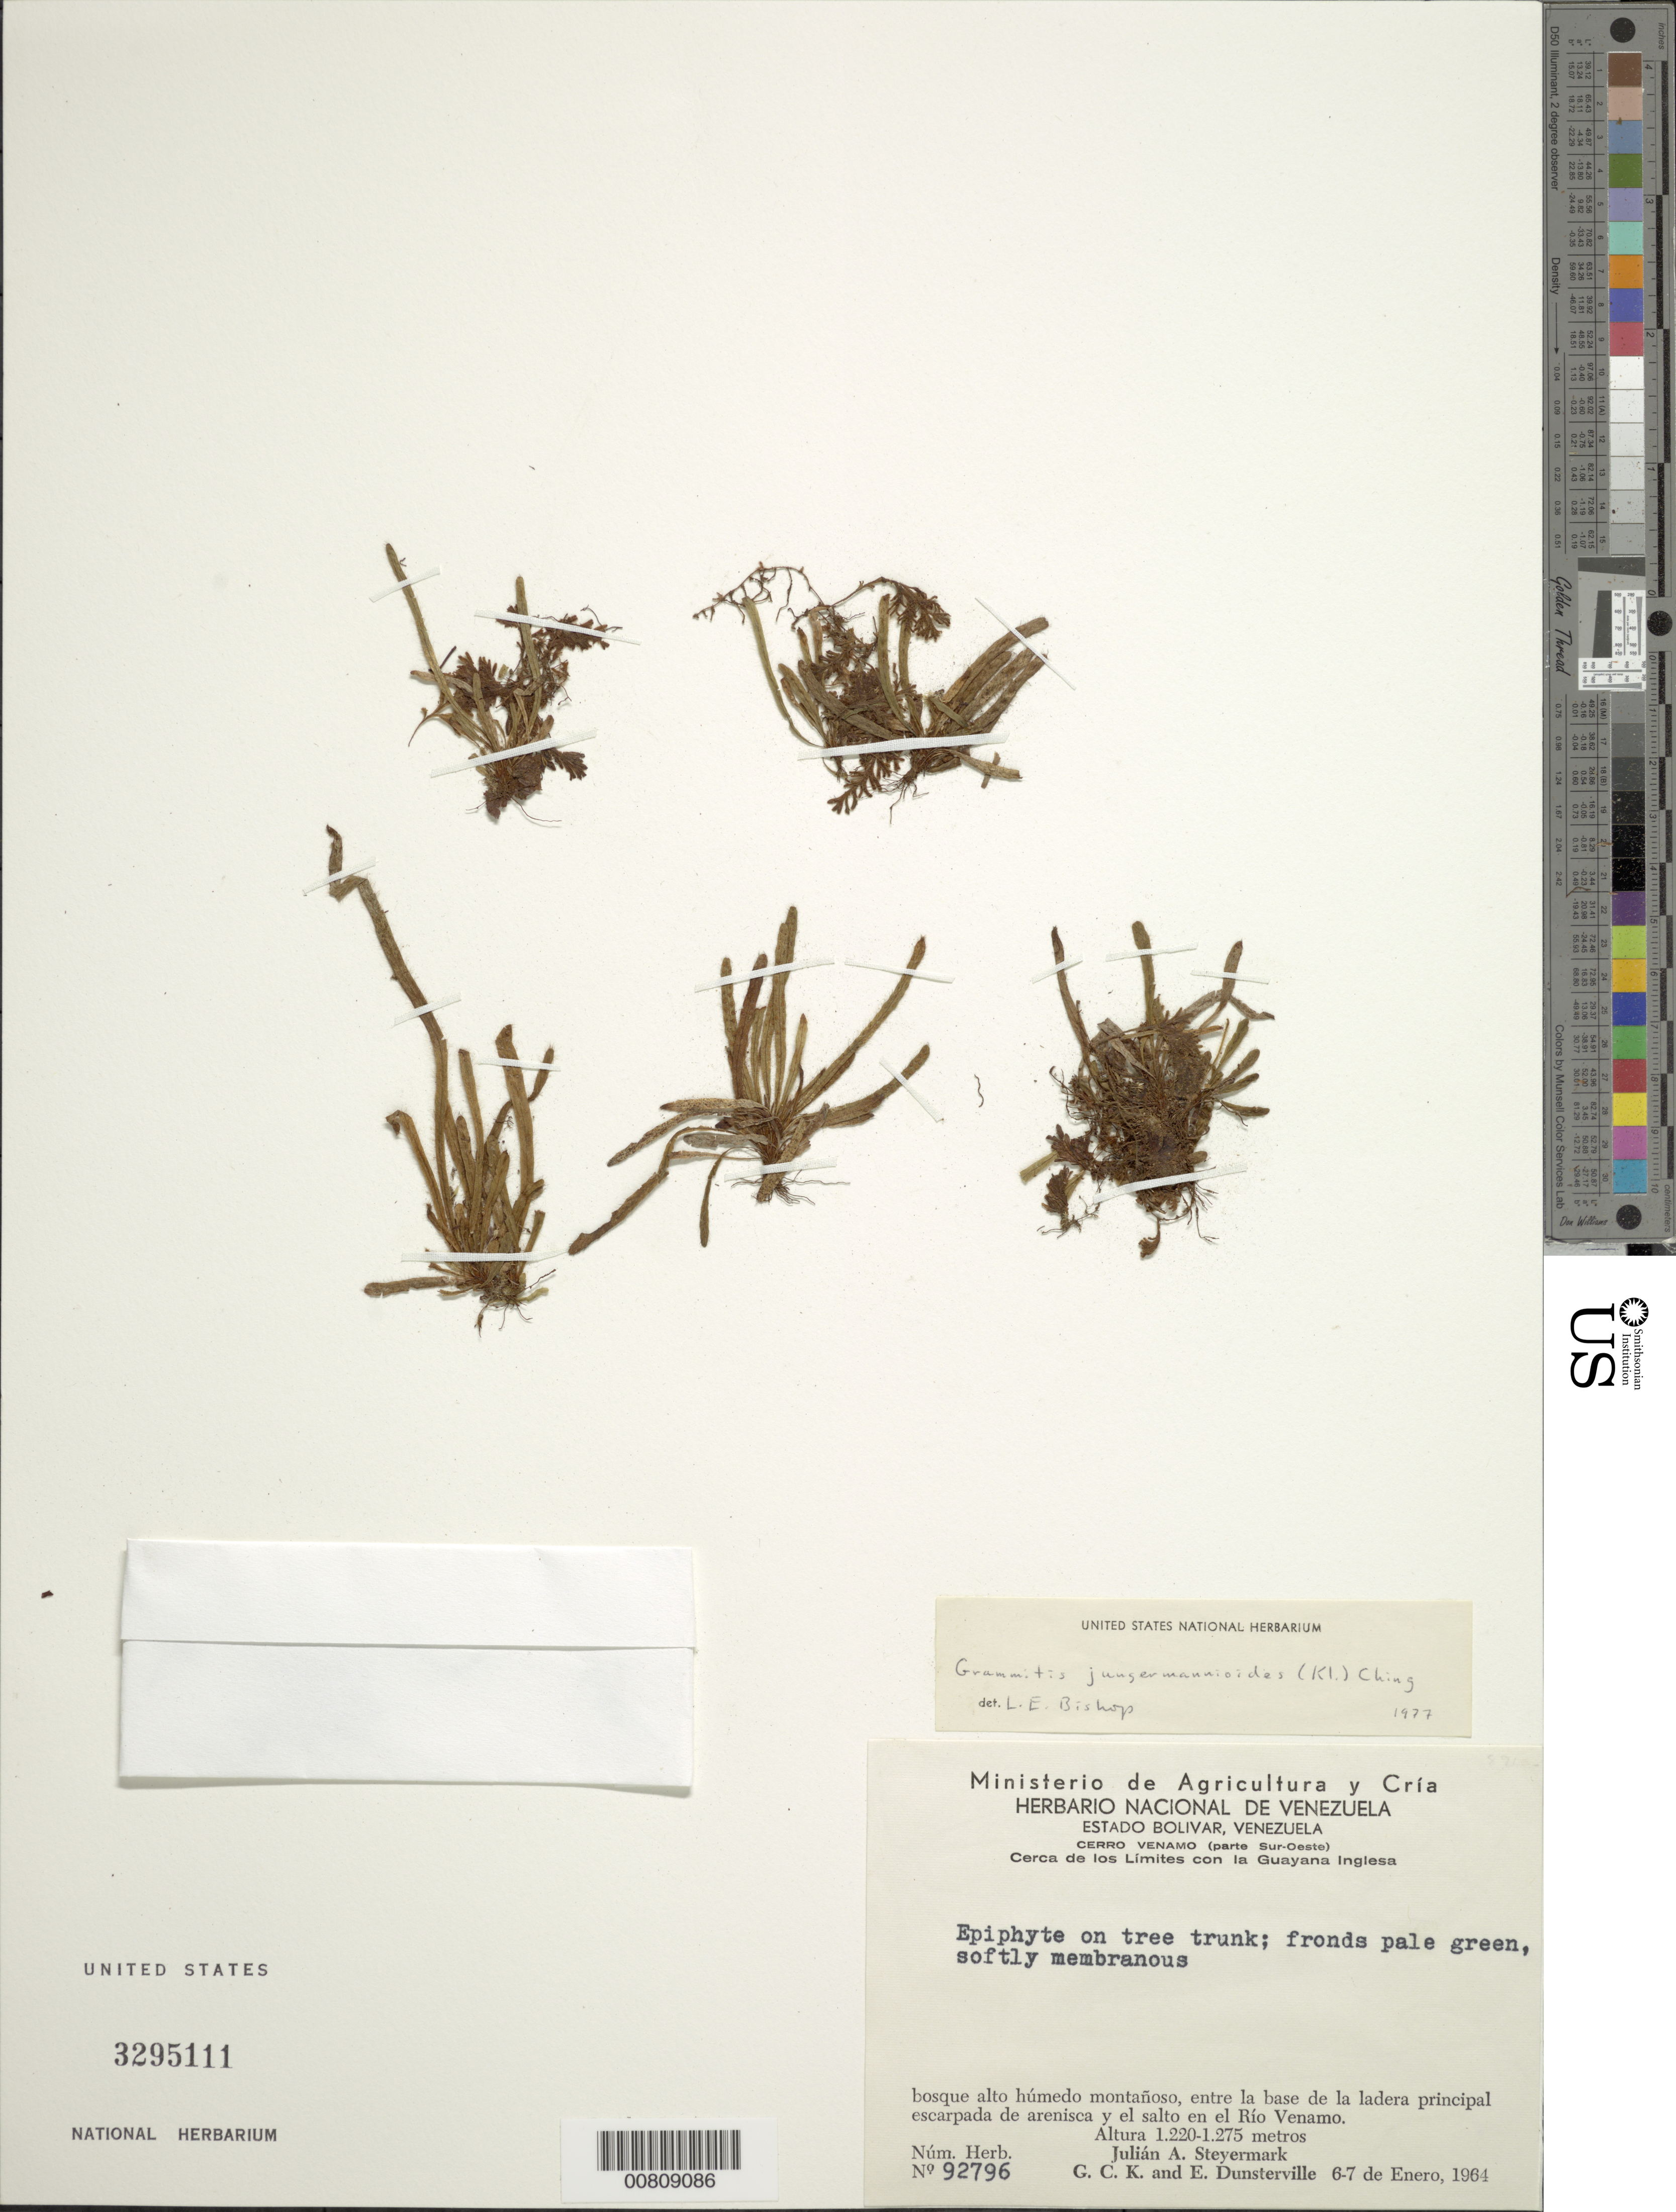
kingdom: Plantae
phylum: Tracheophyta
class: Polypodiopsida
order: Polypodiales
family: Polypodiaceae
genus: Ceradenia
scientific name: Ceradenia jungermannioides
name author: (Klotzsch) L.E. Bishop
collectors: J. Steyermark, G. C. K. Dunsterville & E. Dunsterville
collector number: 92796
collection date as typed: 6-Jan-64 to 7-Jan-64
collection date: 1964-01-06/1964-01-07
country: Venezuela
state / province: Bolívar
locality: Cerro Venamo (parte Sur-Oeste), Río Venamo, cerca de los limites con la Guayana Inglesa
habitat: Bosque alto humedo montanoso, entre la base de la ladera principal escarpada de arenisca y el salto en el rio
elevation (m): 1220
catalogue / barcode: US 3295111